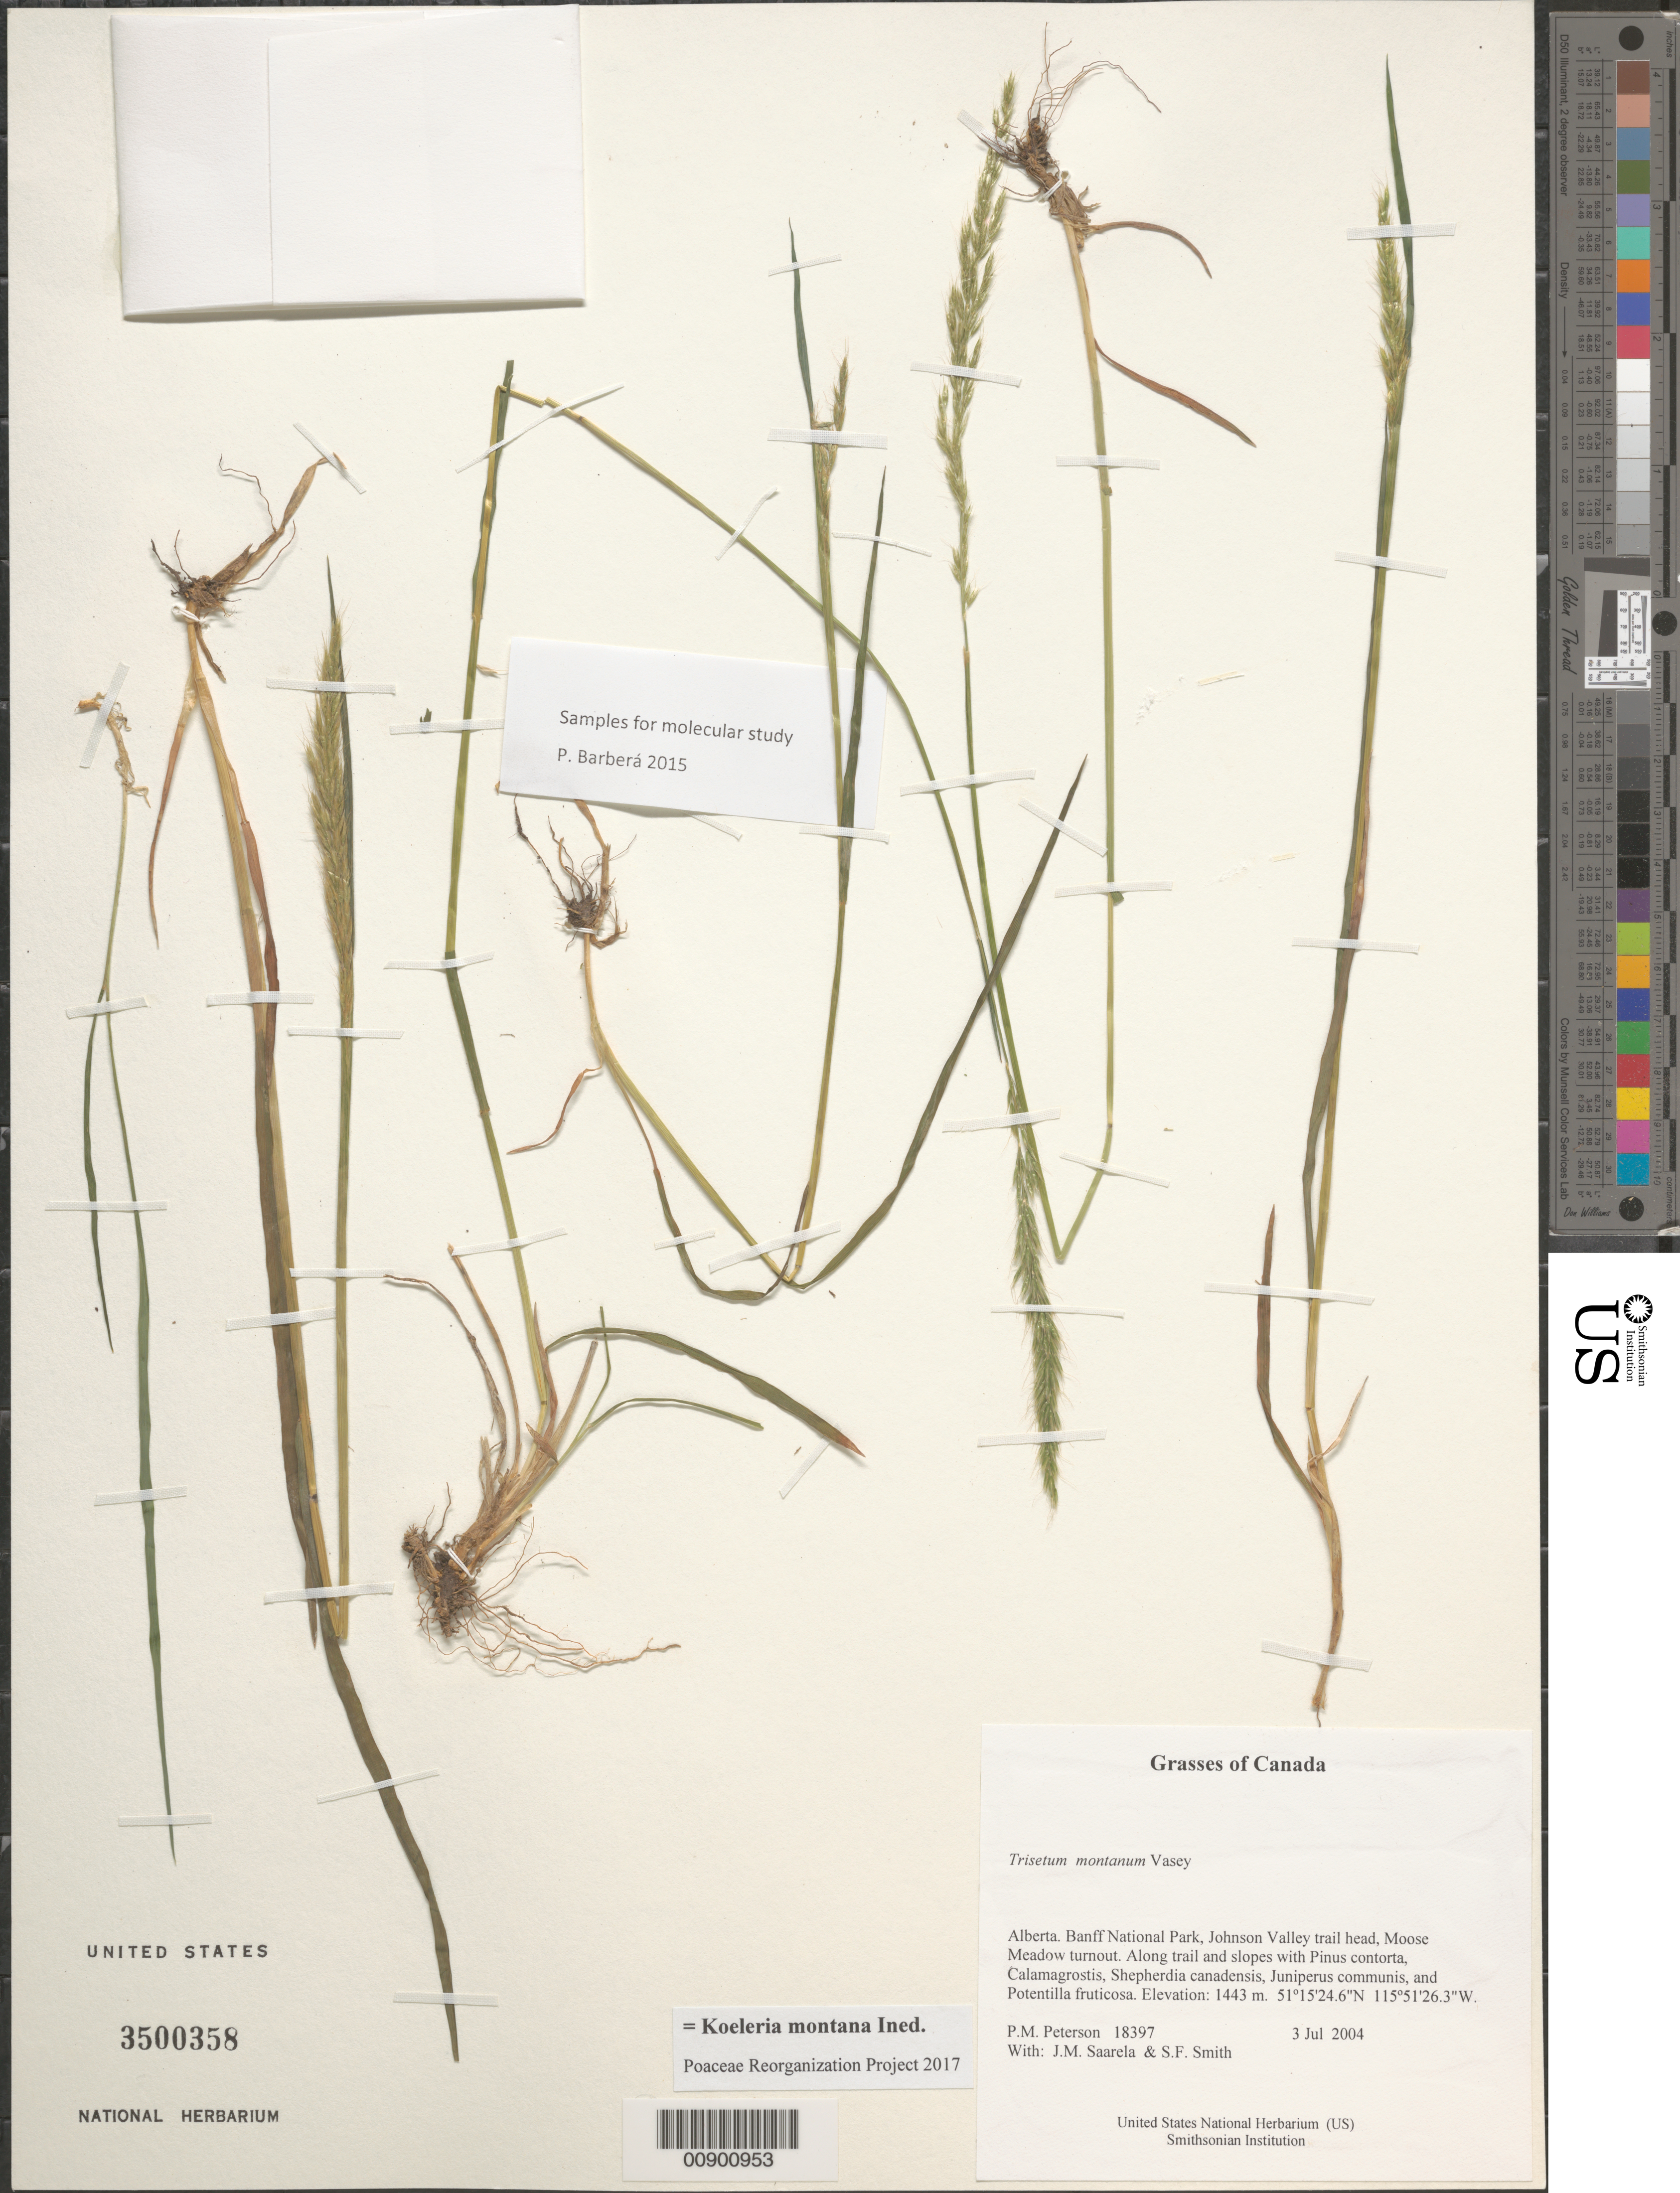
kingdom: Plantae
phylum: Tracheophyta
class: Liliopsida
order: Poales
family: Poaceae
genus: Koeleria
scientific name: Koeleria montana ined.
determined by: Poaceae Reorganization Project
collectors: P. M. Peterson, J. Saarela & S.F. Smith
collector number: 18397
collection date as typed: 03 Jul 2004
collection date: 2004-07-03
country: Canada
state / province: Alberta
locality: Banff National Park, Johnson Valley trail head, Moose Meadow turnout. Along trail and slopes with Pinus contorta, Calamagrostis, Shepherdia canadensis, Juniperus communis, and Potentilla fruticosa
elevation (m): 1443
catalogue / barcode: US 3500358